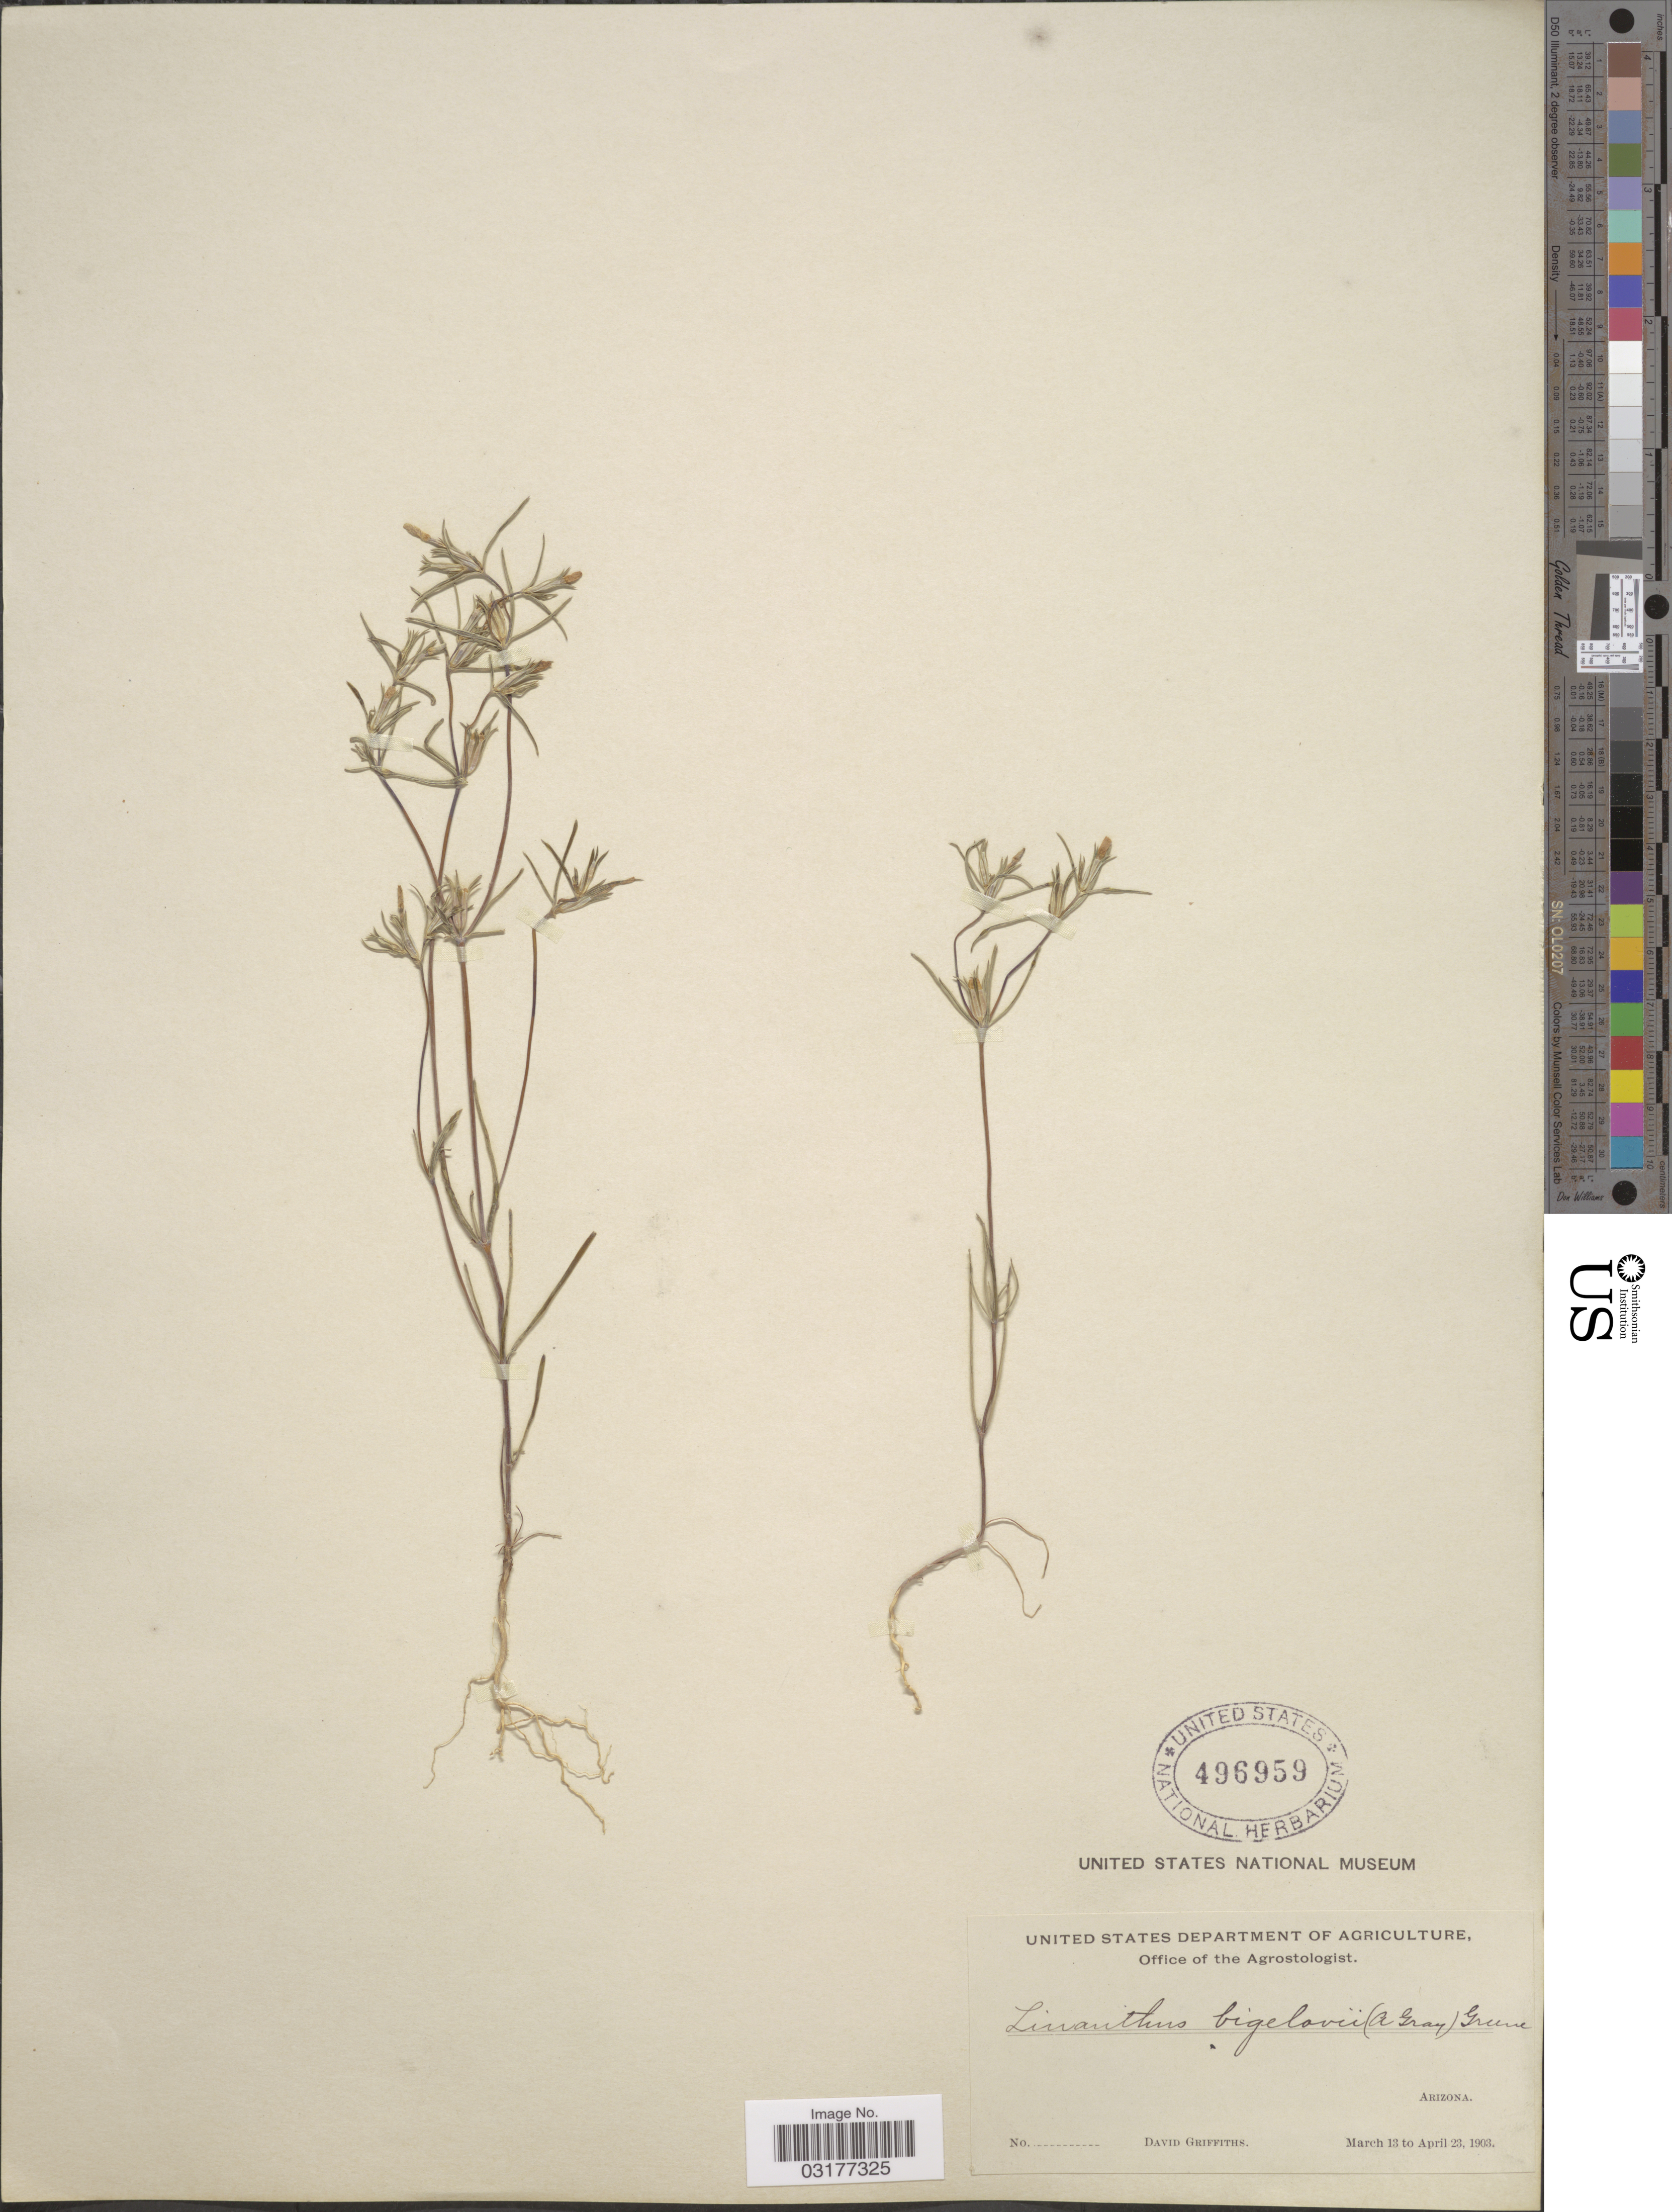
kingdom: Plantae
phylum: Tracheophyta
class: Magnoliopsida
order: Ericales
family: Polemoniaceae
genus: Linanthus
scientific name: Linanthus bigelovii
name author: (A. Gray) Greene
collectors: D. Griffiths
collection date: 1903-03-13/1903-04-23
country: United States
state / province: Arizona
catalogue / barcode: US 496959